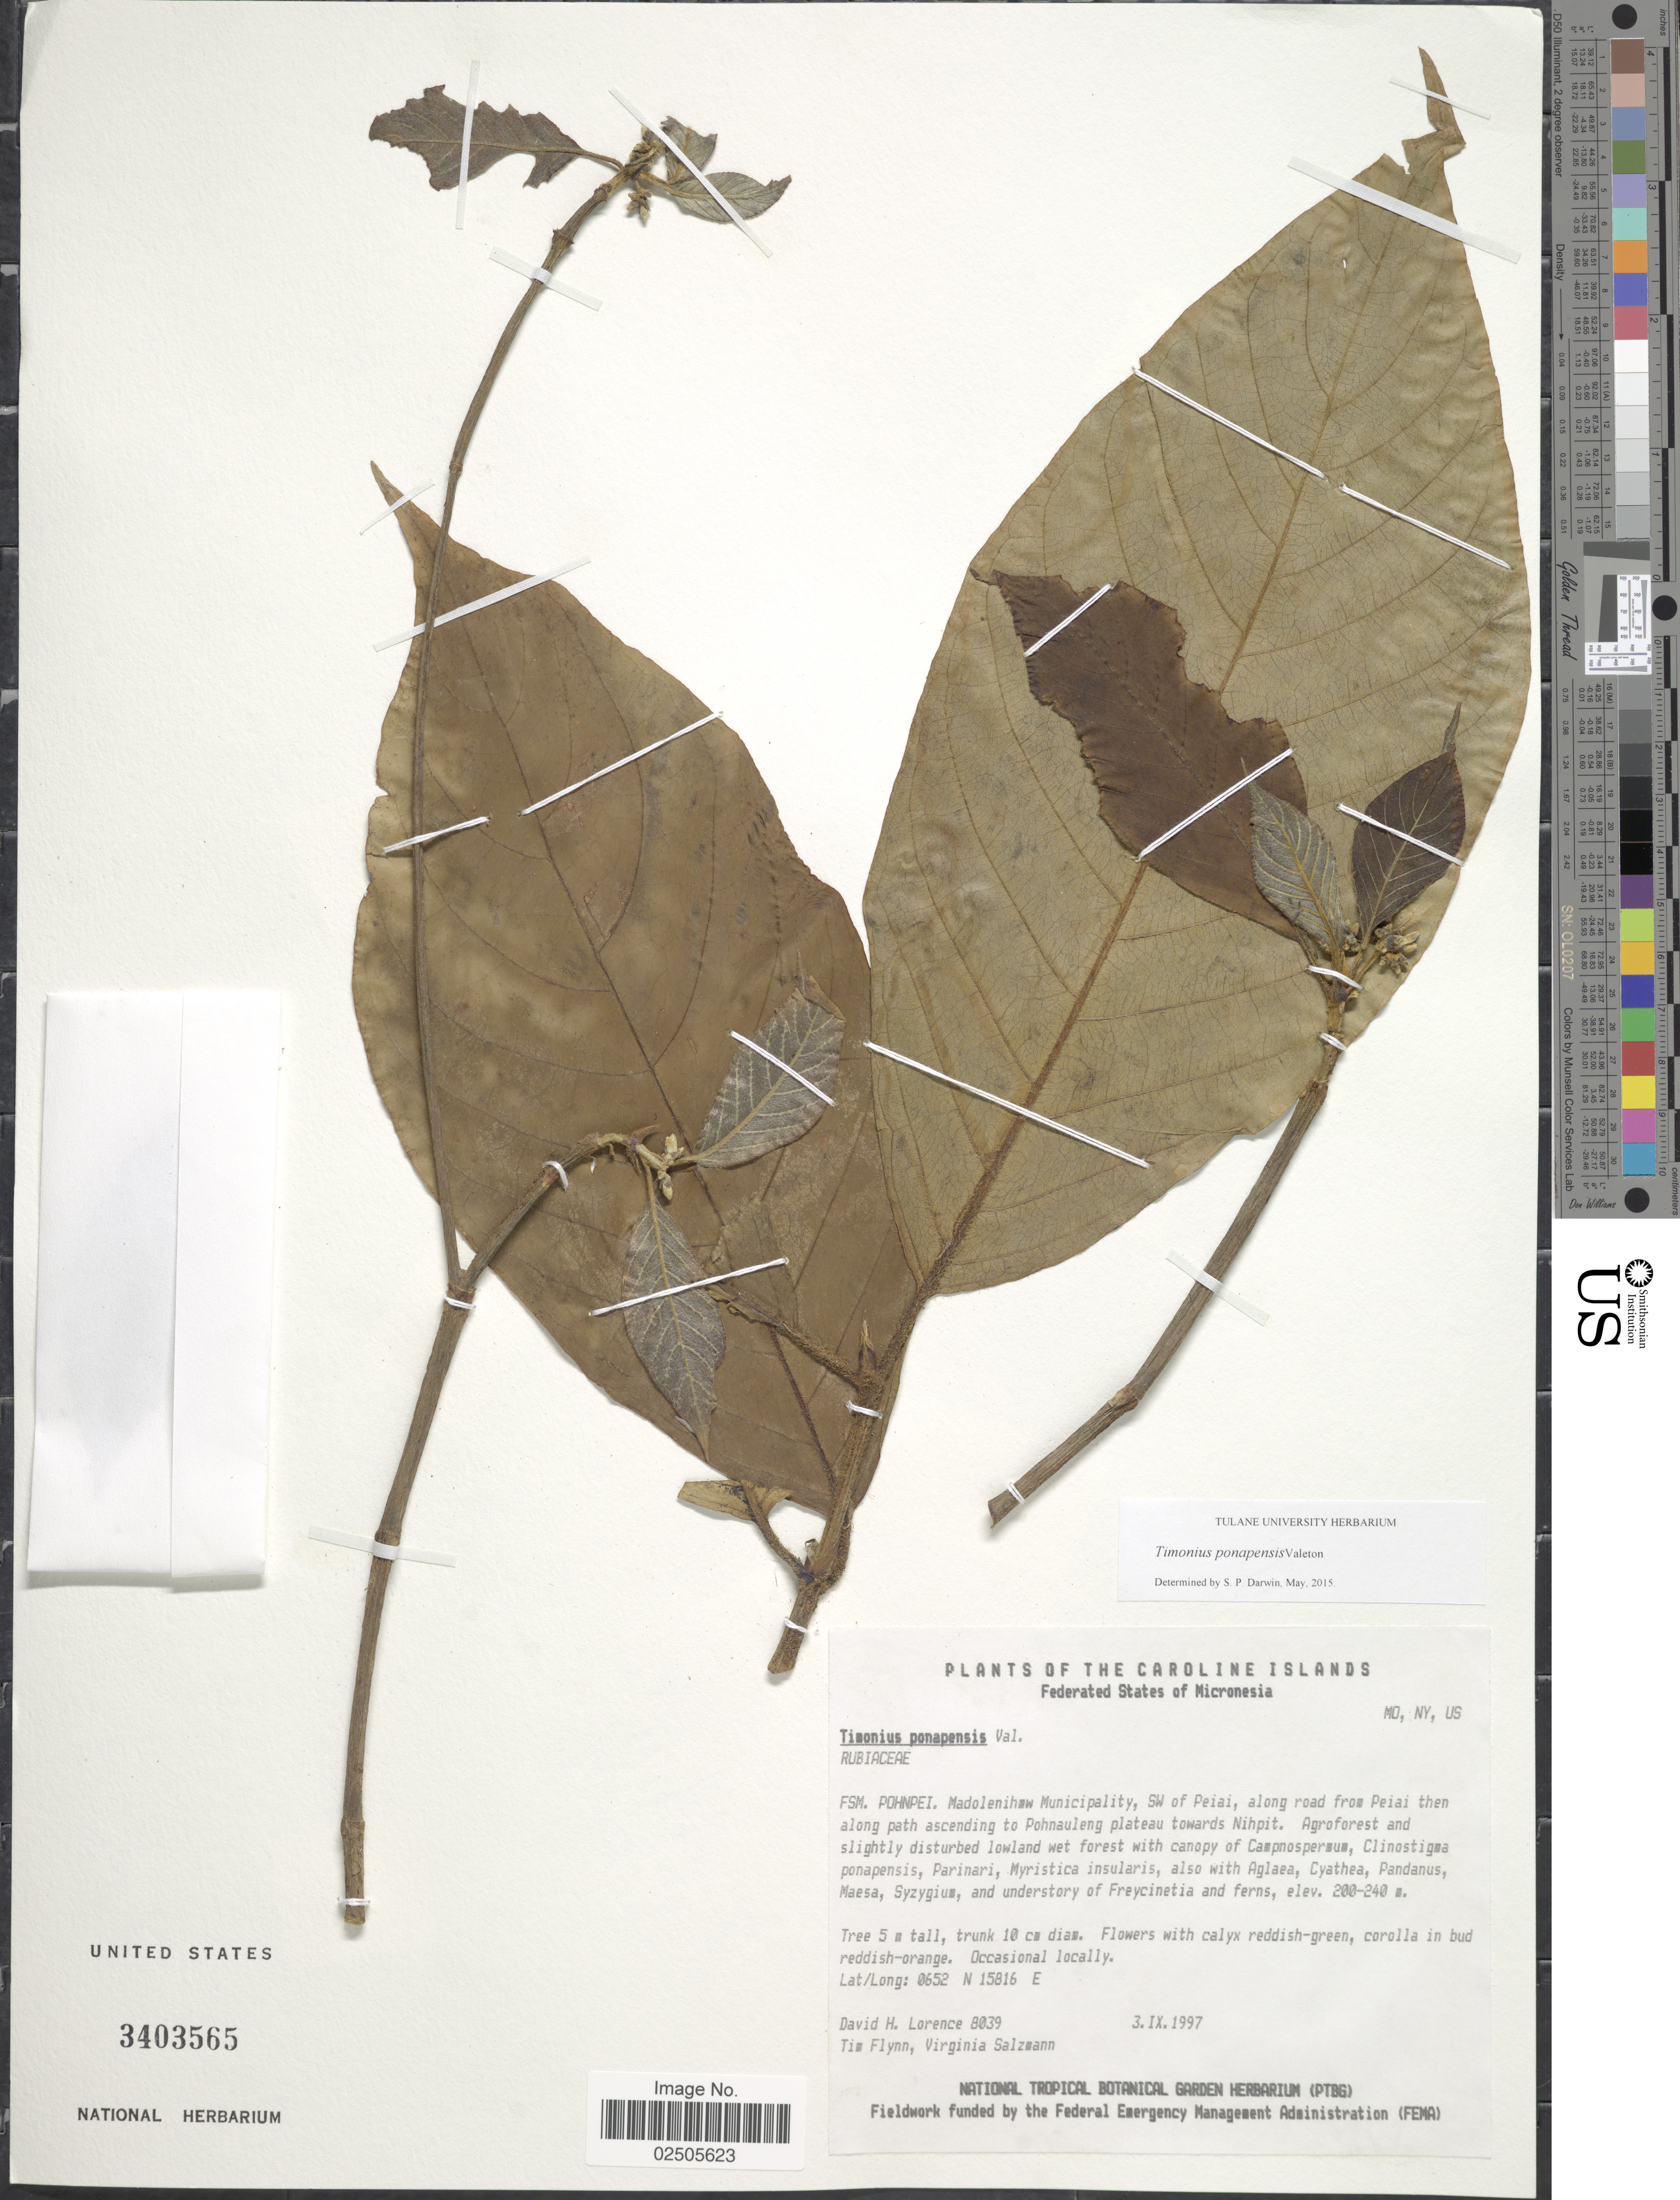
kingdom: Plantae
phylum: Tracheophyta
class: Magnoliopsida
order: Gentianales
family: Rubiaceae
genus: Timonius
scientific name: Timonius ponapensis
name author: Valeton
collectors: D. Lorence, T. Flynn & V. Salzmann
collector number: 8039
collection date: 1997-09-03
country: Micronesia, Federated States of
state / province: Pohnpei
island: Pohnpei [Ponape]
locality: The Caroline Islands, Madolenihaw Municipality, SW of Peiai, along road from peiai then along path ascending to Pohnauleng plateau towards Nihpit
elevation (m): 200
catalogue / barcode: US 3403565